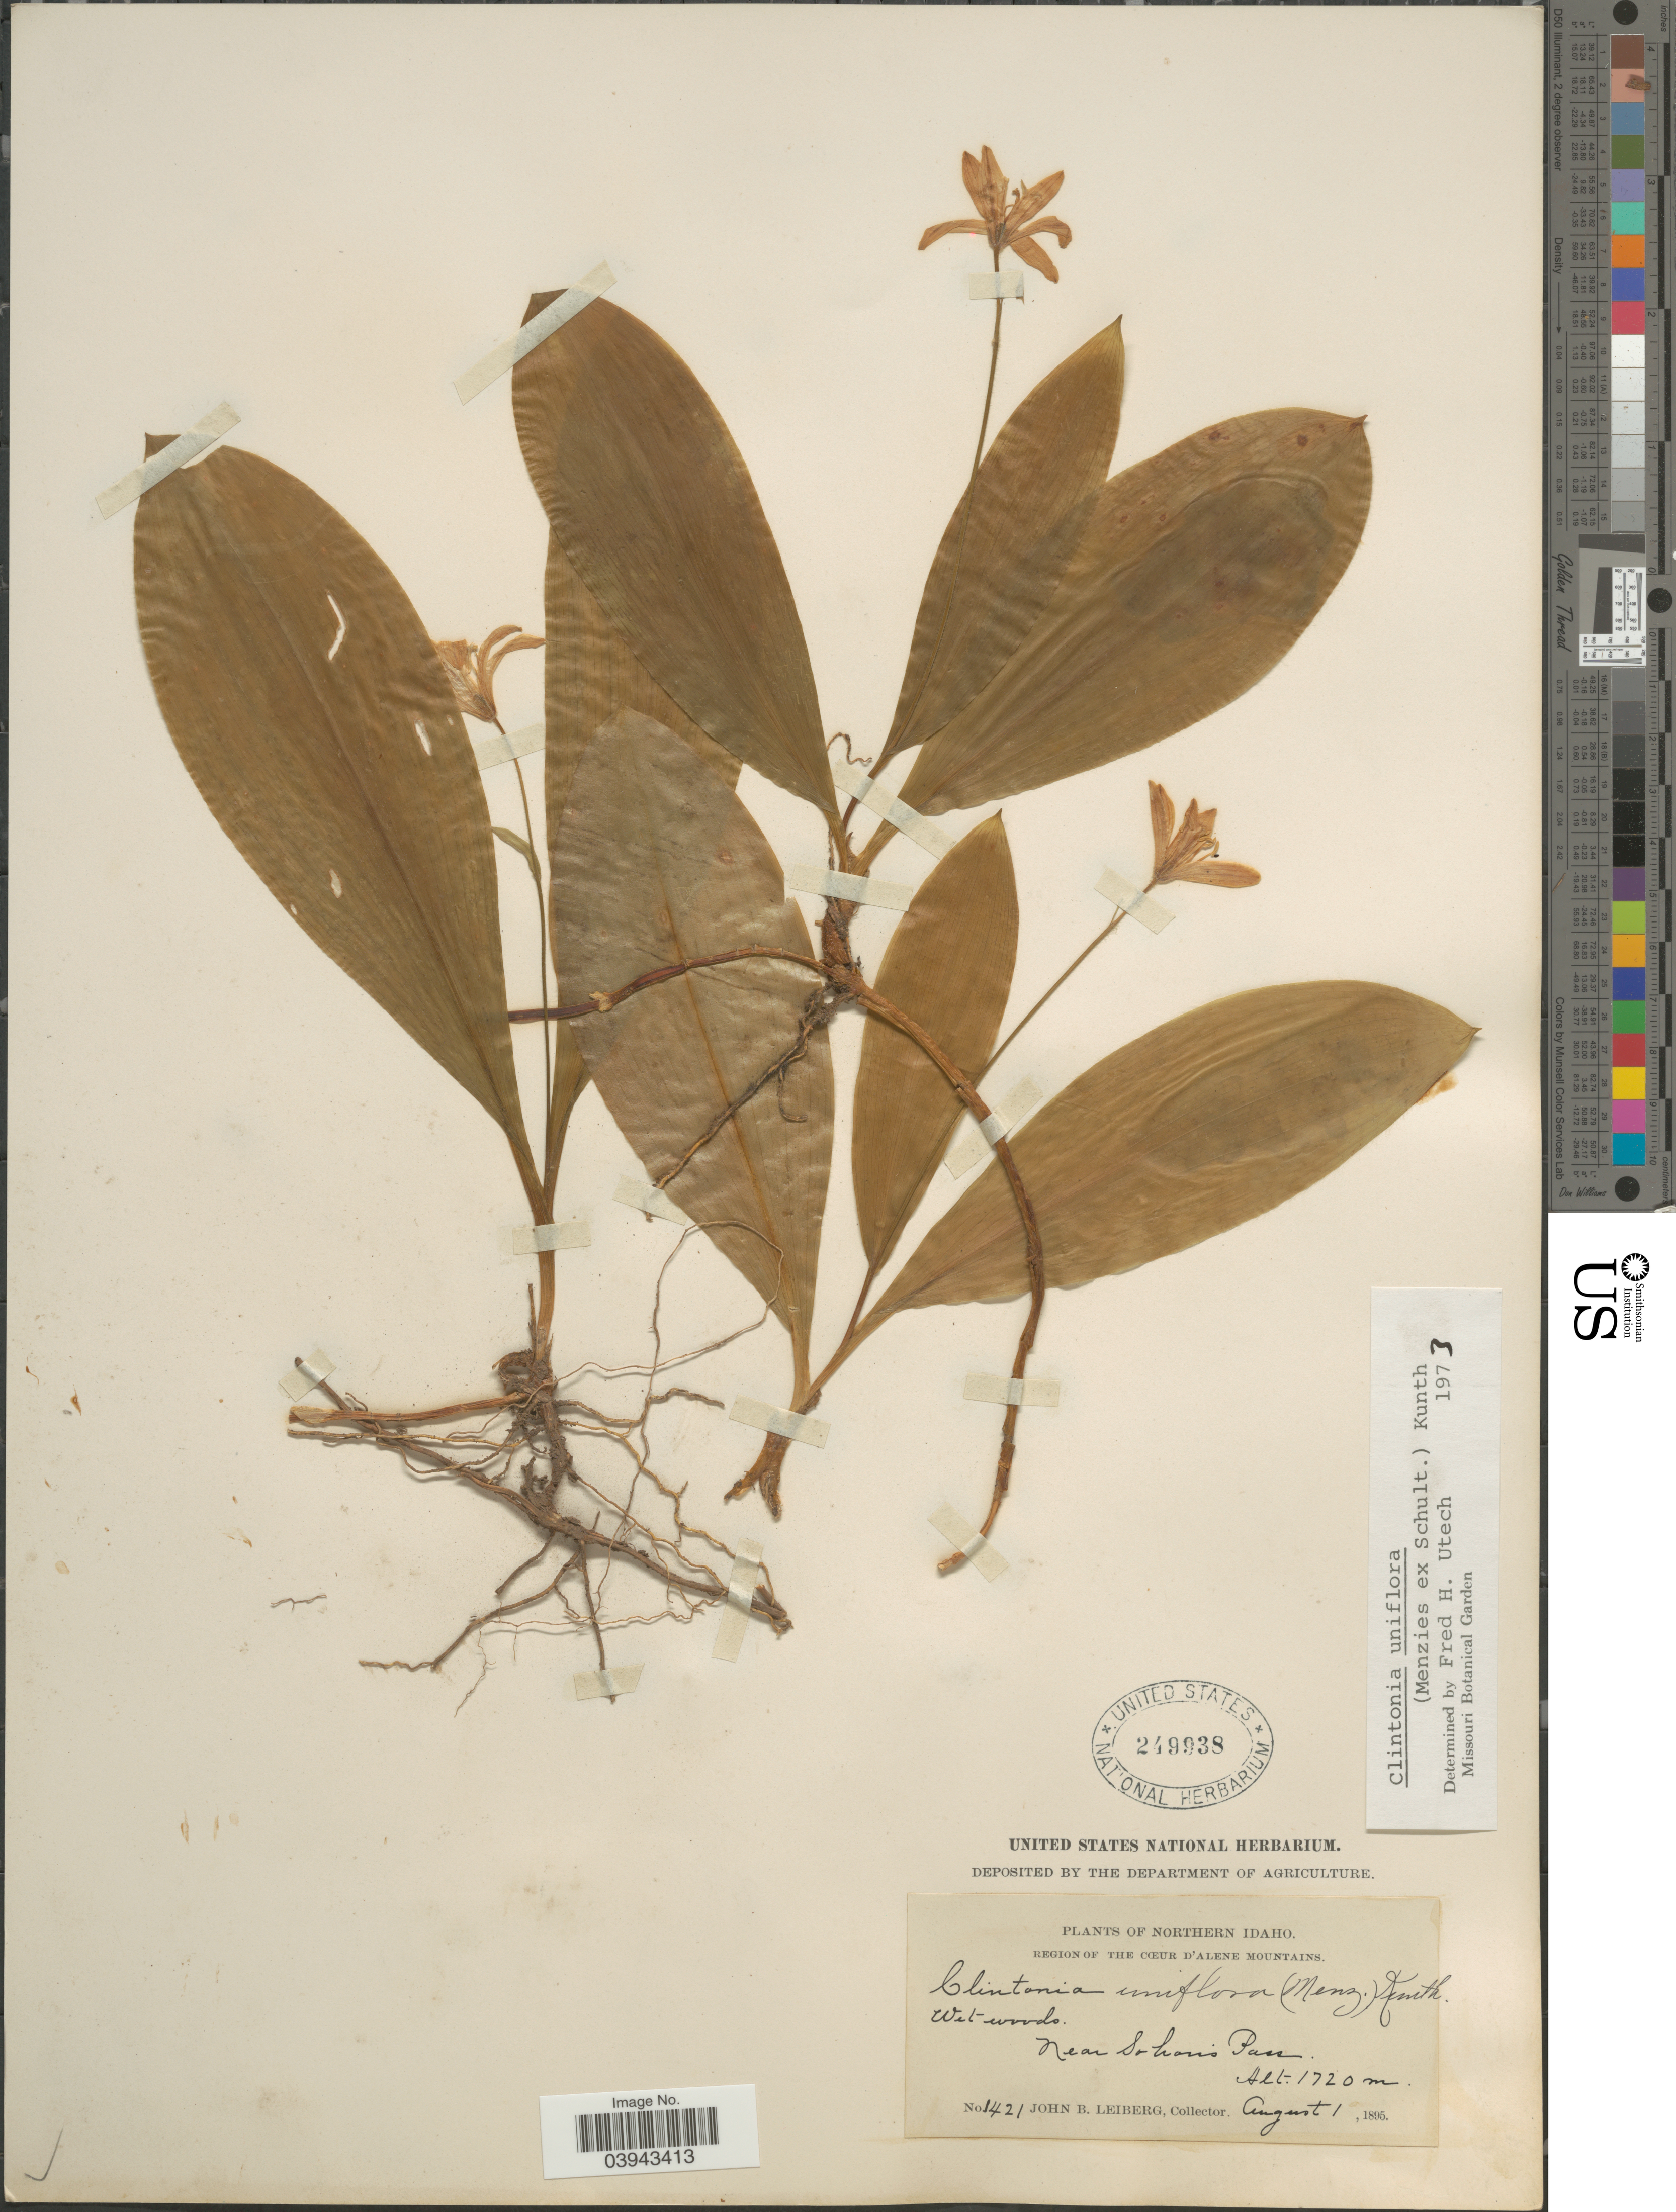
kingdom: Plantae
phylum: Tracheophyta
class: Liliopsida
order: Liliales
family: Liliaceae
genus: Clintonia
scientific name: Clintonia uniflora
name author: Kunth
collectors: J. B. Leiberg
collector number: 1421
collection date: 1895-08-01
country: United States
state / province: Idaho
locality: Northern Idaho. Region of the Cœur D'Alene Mountains. Near Sohon's Pass.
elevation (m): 1720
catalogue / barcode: US 249938